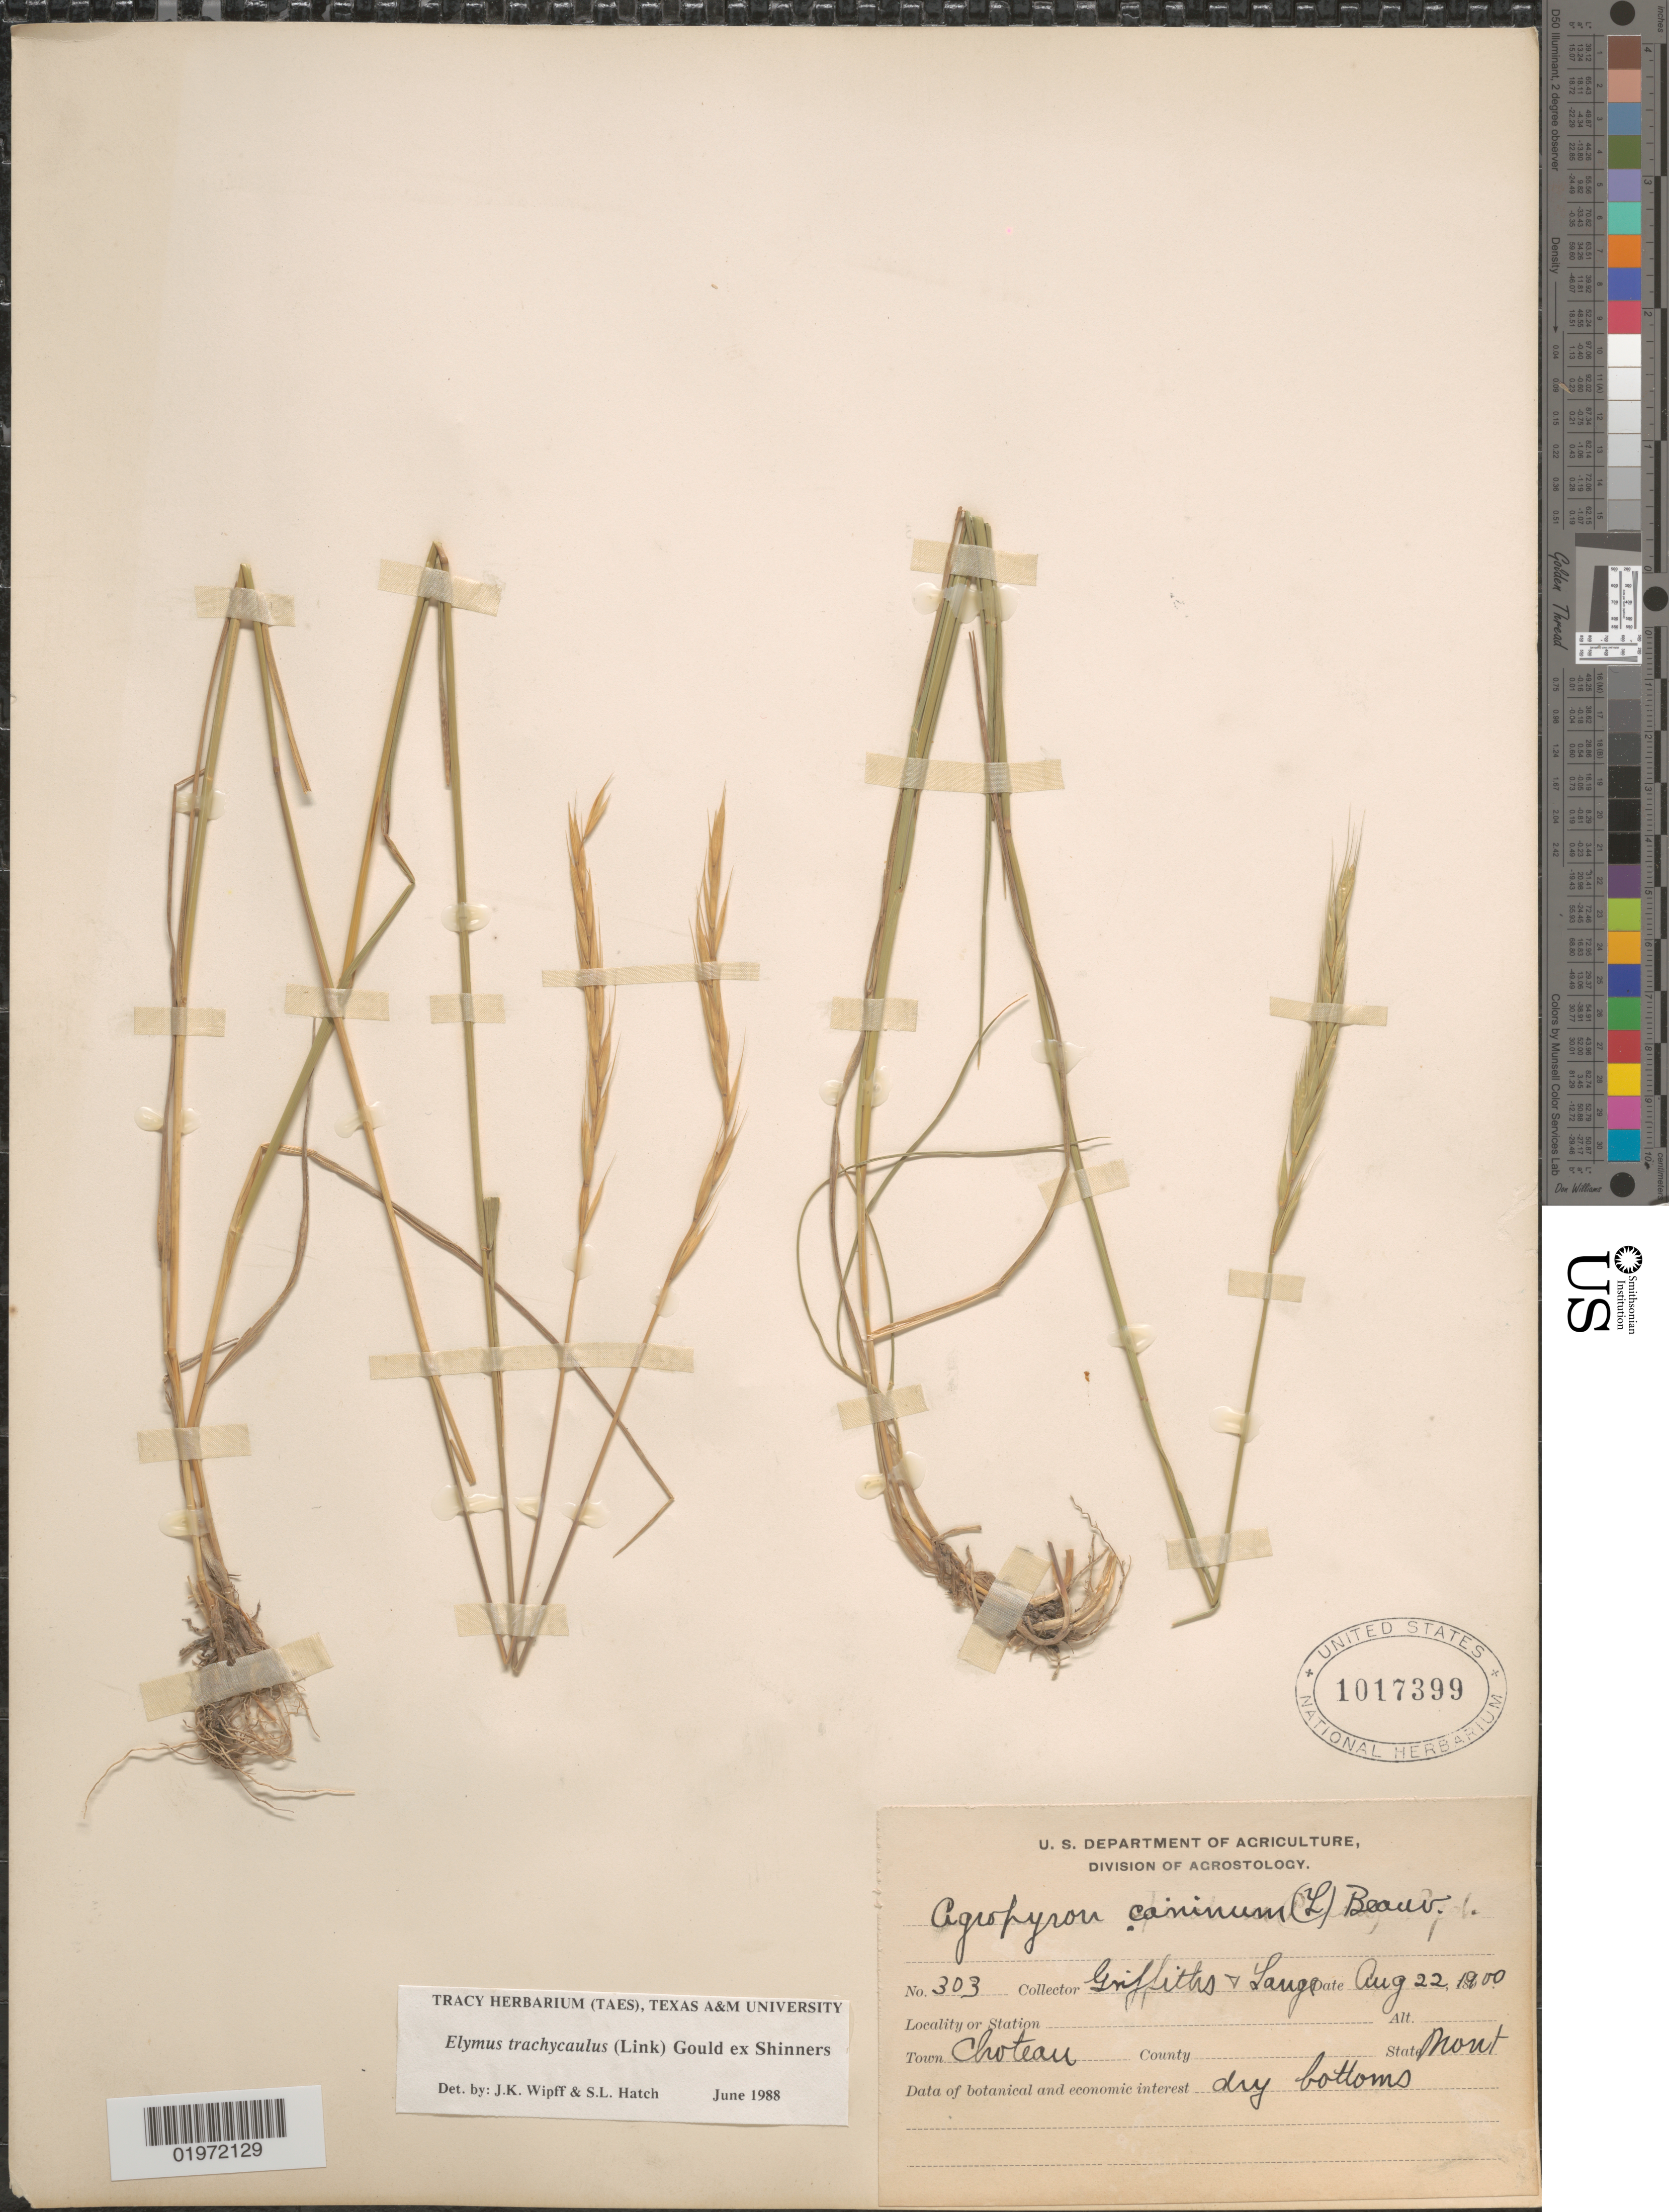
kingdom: Plantae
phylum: Tracheophyta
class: Liliopsida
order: Poales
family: Poaceae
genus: Elymus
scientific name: Elymus trachycaulus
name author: (Link) Gould ex Shinners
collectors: -- Griffiths & -- Lange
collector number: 303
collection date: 1900-08-22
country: United States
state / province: Montana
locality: Town Choteau.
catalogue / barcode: US 1017399